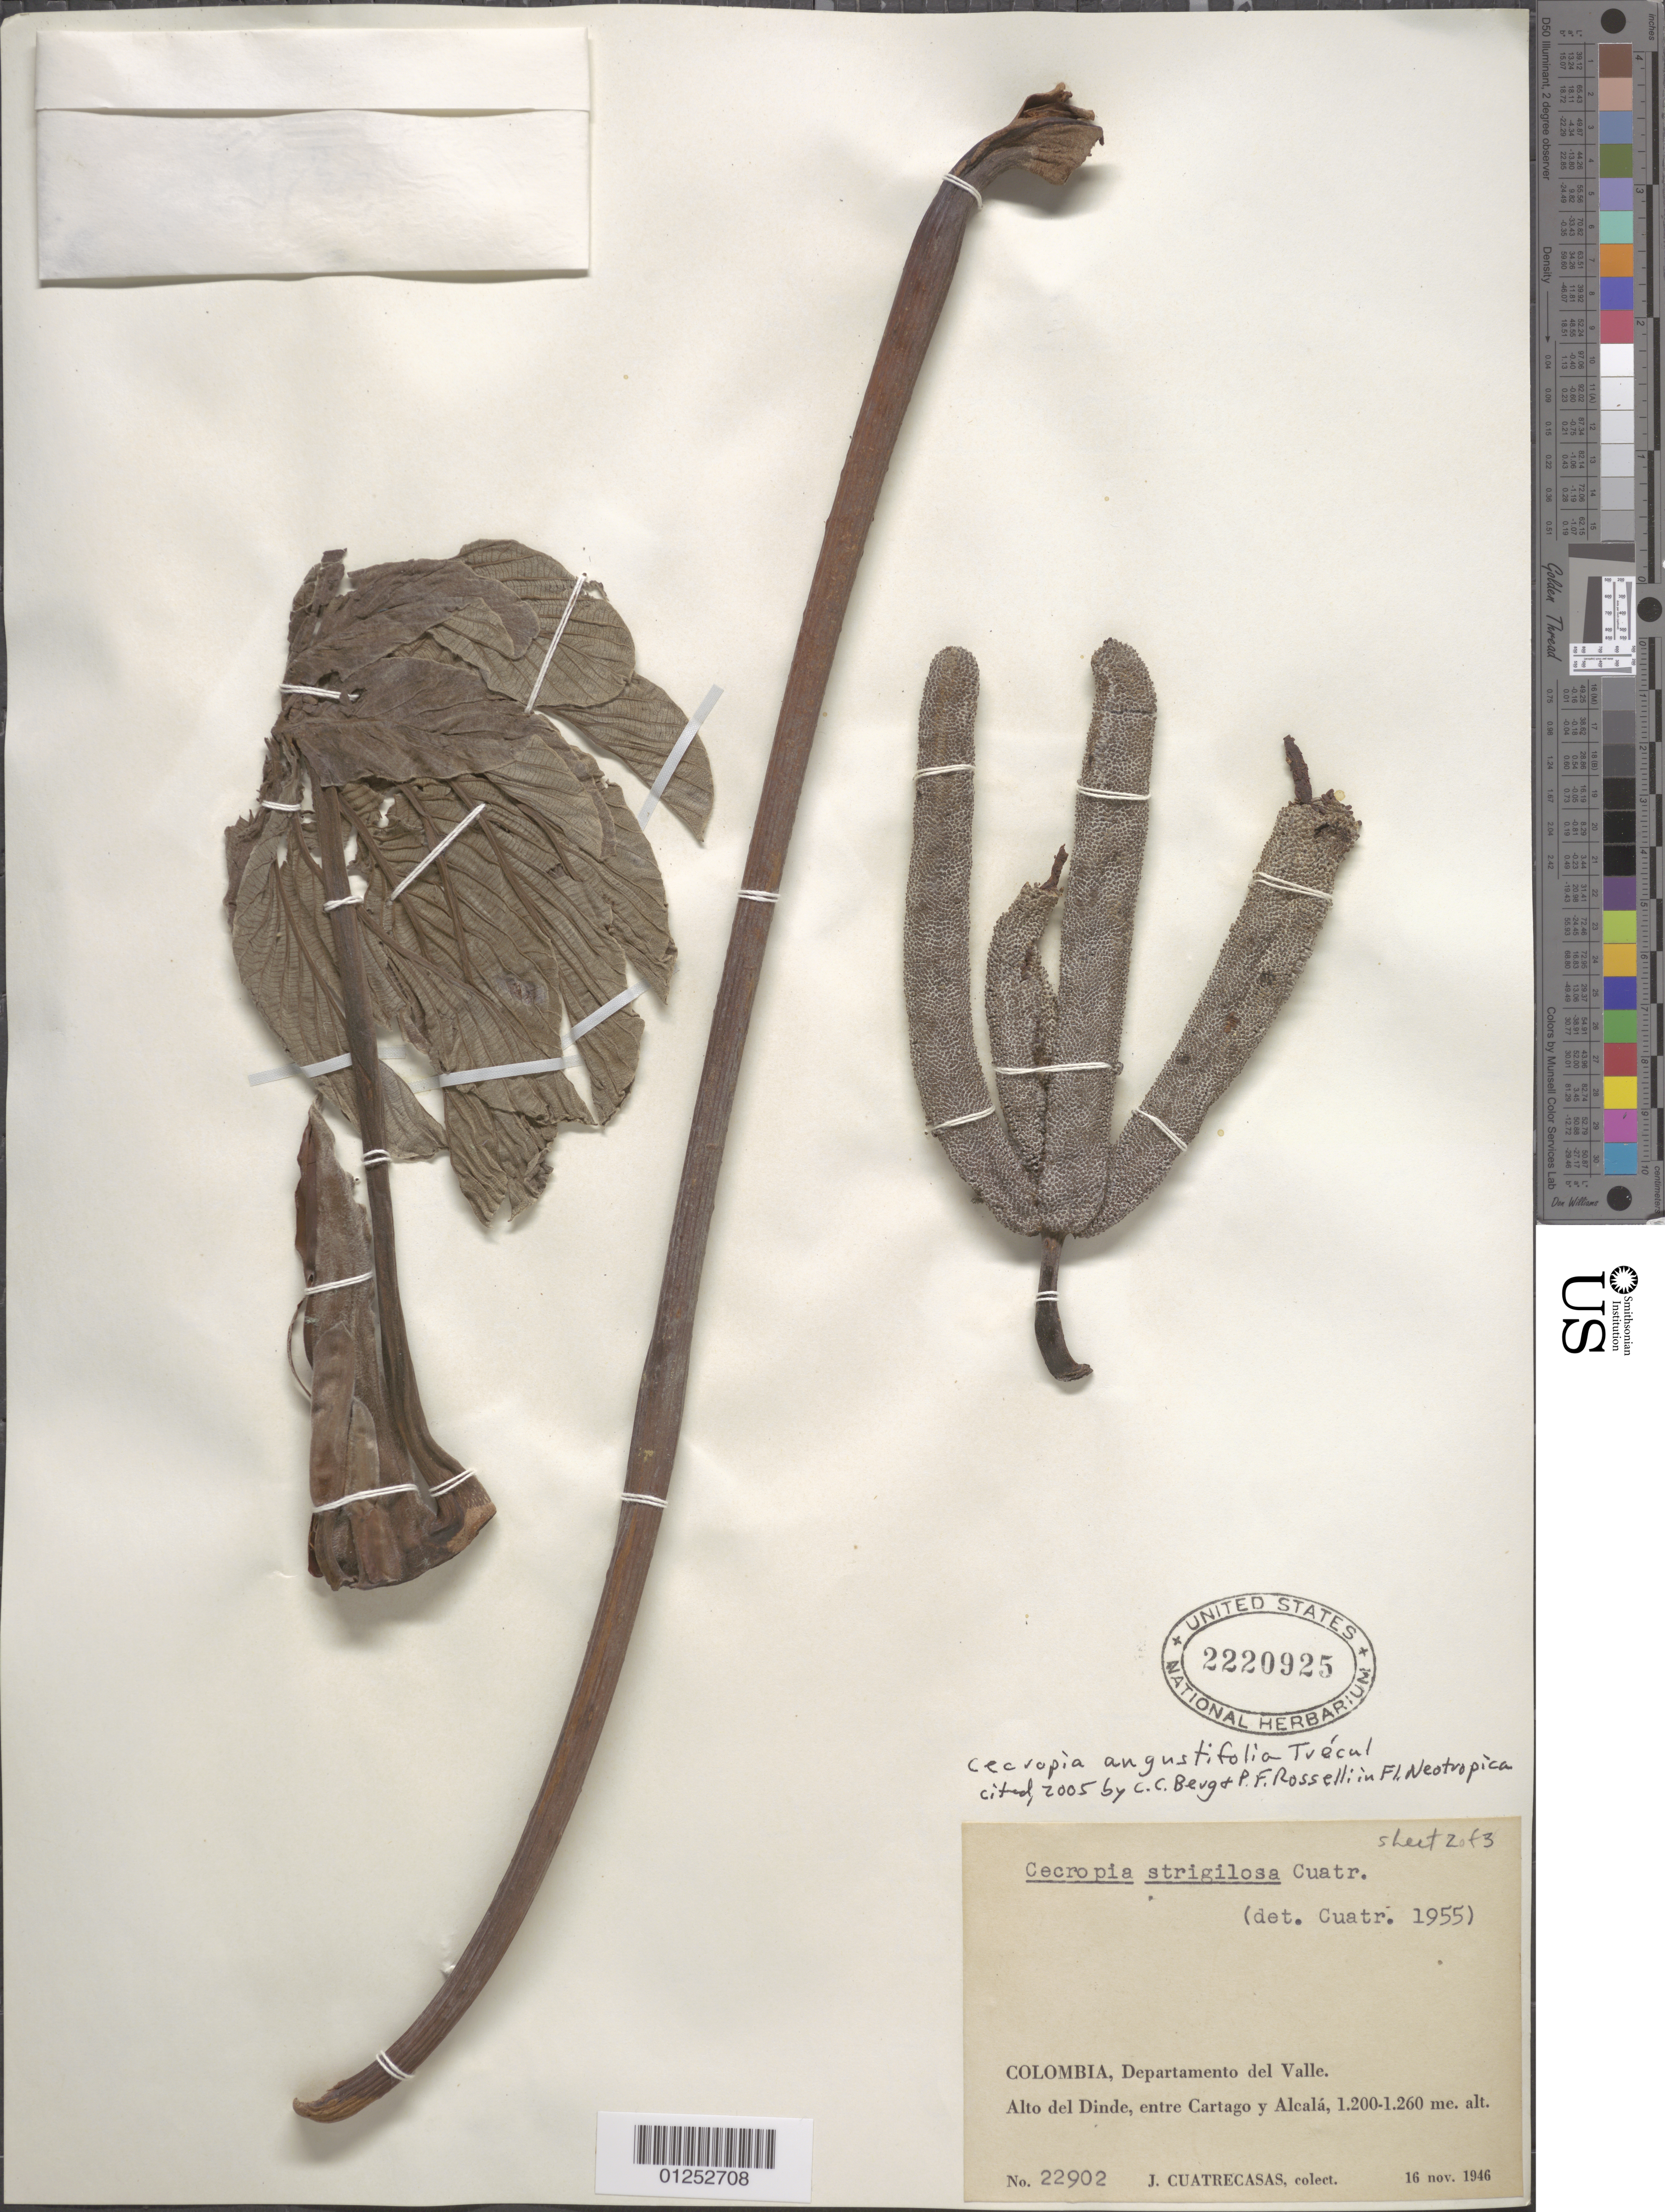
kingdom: Plantae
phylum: Tracheophyta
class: Magnoliopsida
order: Rosales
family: Urticaceae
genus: Cecropia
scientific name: Cecropia angustifolia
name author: Trécul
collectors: J. Cuatrecasas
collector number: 22902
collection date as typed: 16 Nov 1946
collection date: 1946-11-16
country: Colombia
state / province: Valle del Cauca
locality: Alto del Dinde, entre Cartago y Alcalá.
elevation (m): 1200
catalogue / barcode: US 2220925